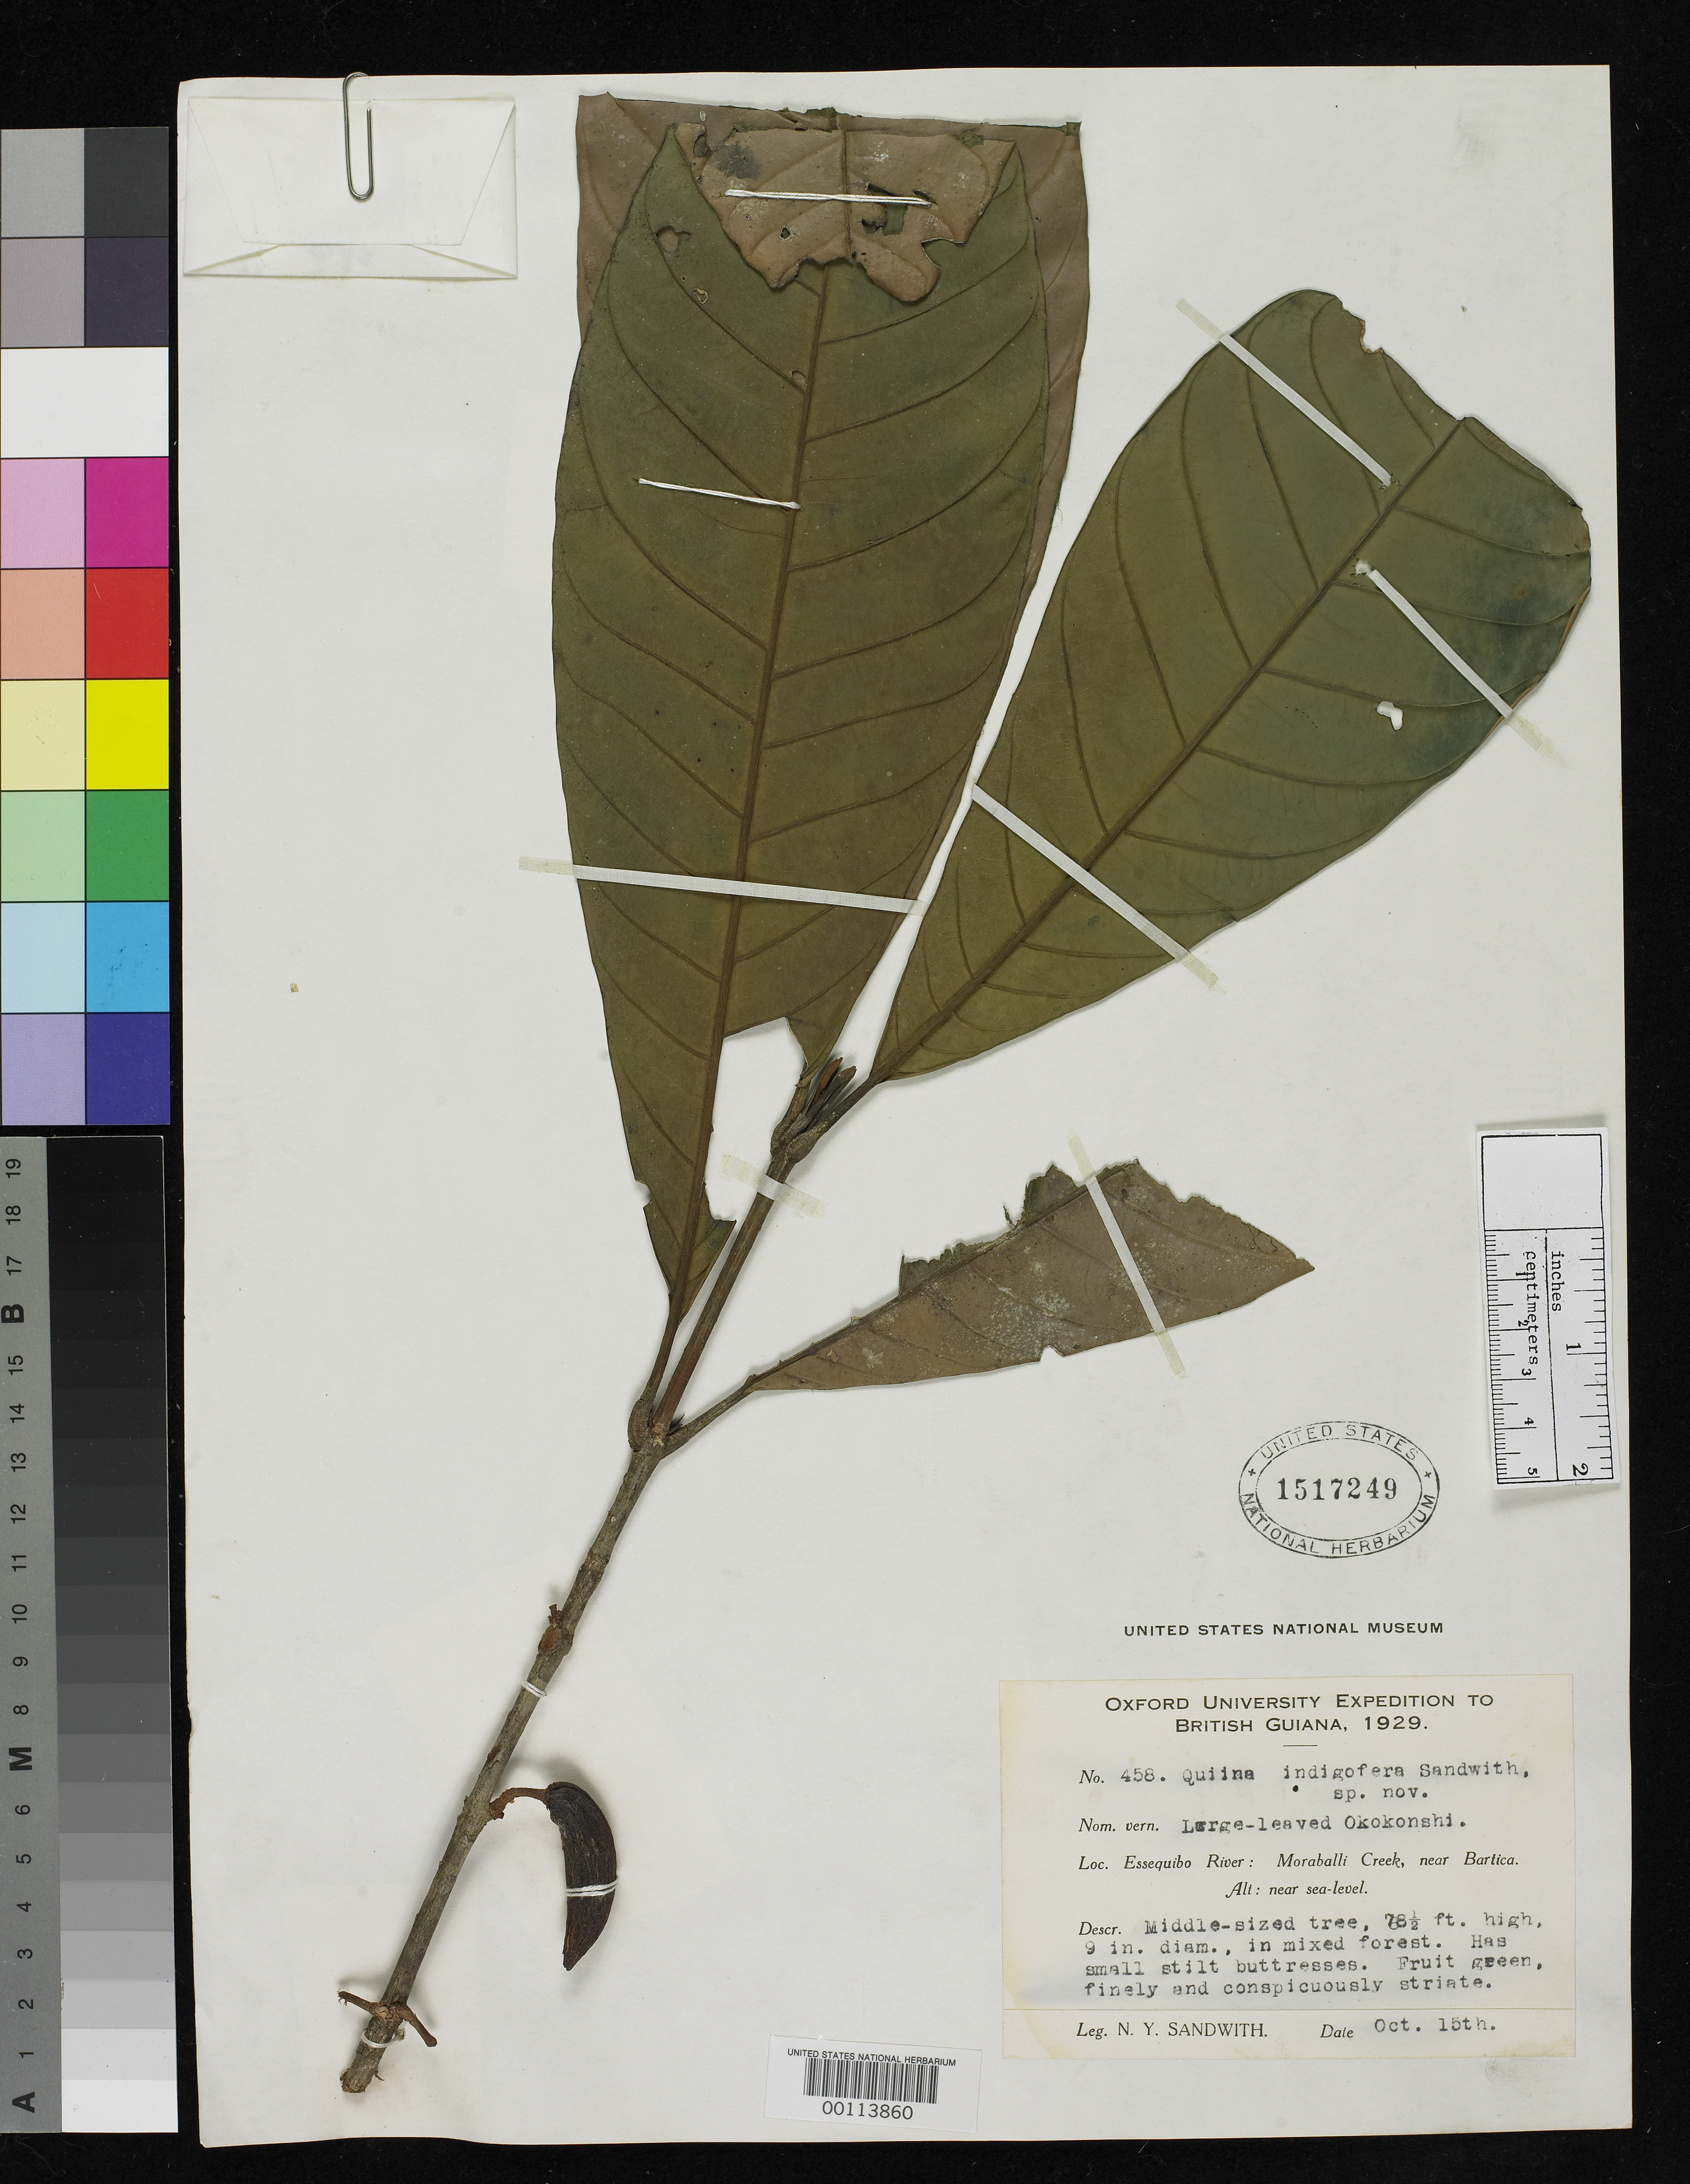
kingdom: Plantae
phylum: Tracheophyta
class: Magnoliopsida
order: Malpighiales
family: Quiinaceae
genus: Quiina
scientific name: Quiina indigofera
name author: Sandwith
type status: Type Collection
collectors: N. Y. Sandwith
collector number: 458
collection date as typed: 15 Oct 1929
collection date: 1929-10-15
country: Guyana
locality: Essequibo River, Moraballi Creek, near Bartica.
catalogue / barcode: US 1517249